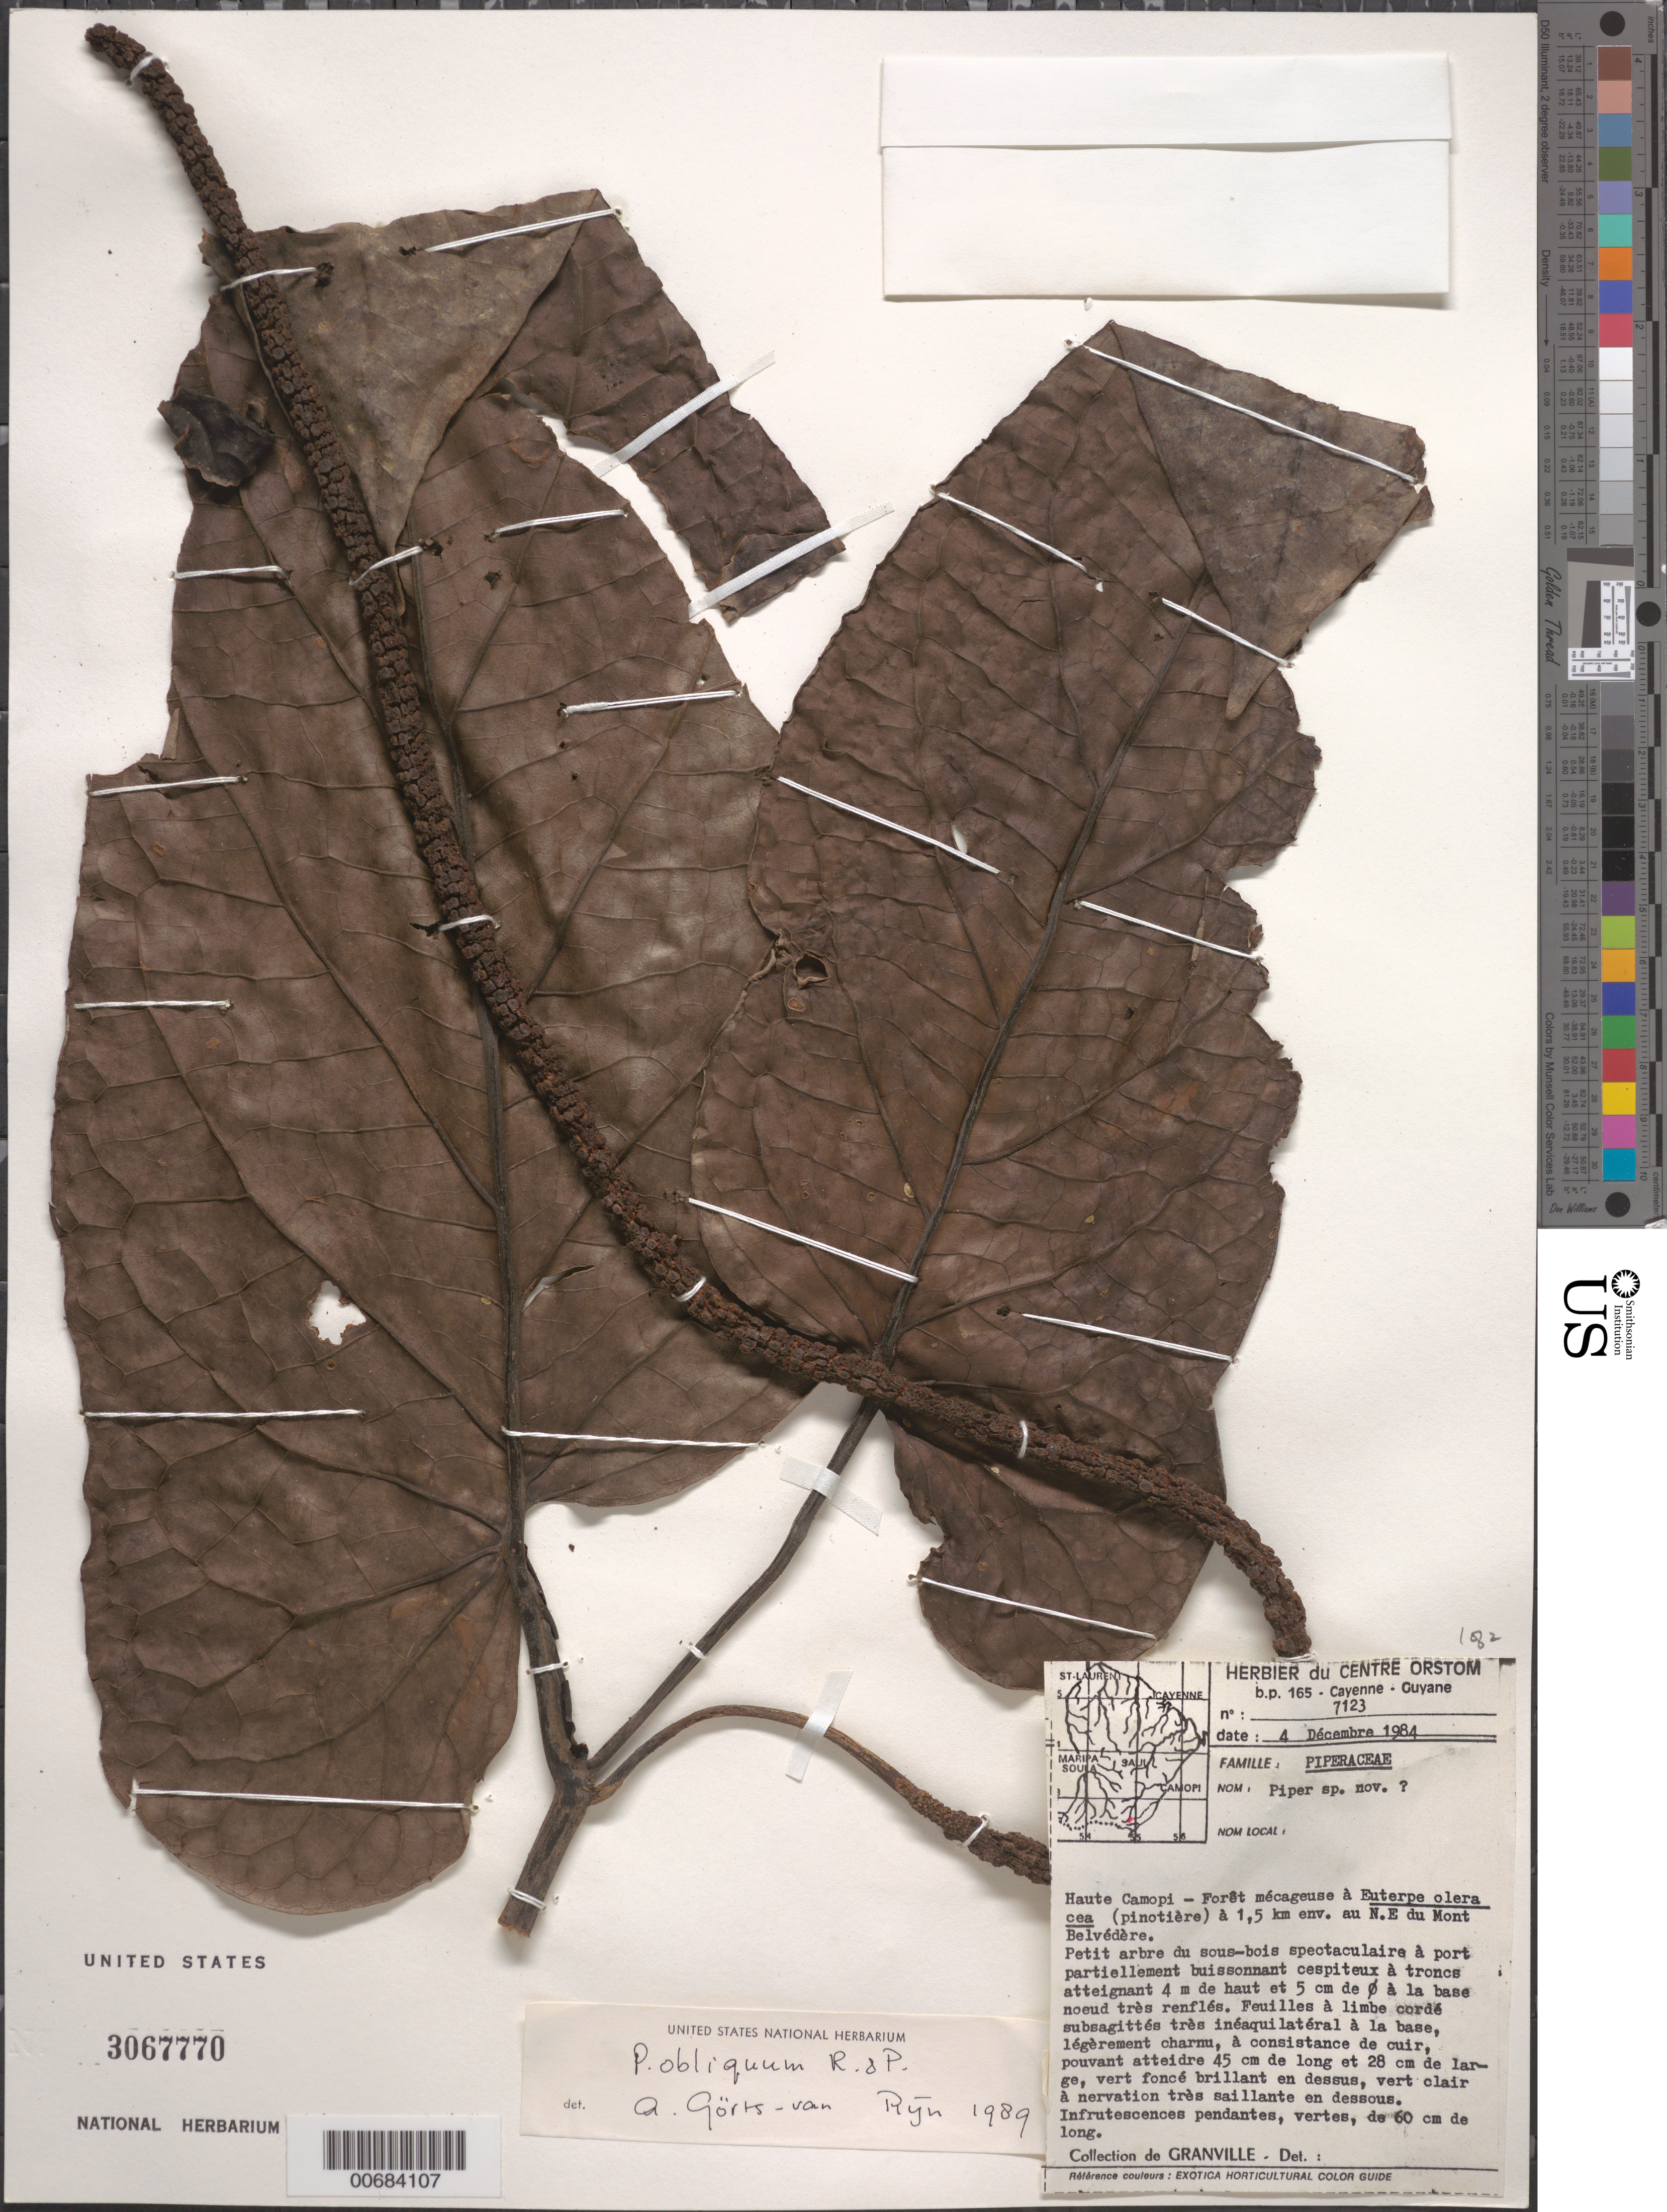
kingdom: Plantae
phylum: Tracheophyta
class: Magnoliopsida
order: Piperales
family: Piperaceae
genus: Piper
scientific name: Piper obliquum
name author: Ruiz & Pav.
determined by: Görts-van Rijn, A. R. A.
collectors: J.-J. de Granville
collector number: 7123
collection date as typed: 4-Dec-84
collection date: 1984-12-04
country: French Guiana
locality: Mont Belvédère, haute Camopi, 1.5 km NE du Mont Belvédère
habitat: Forêt marécageuse a Euterpe oleracea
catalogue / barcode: US 3067770